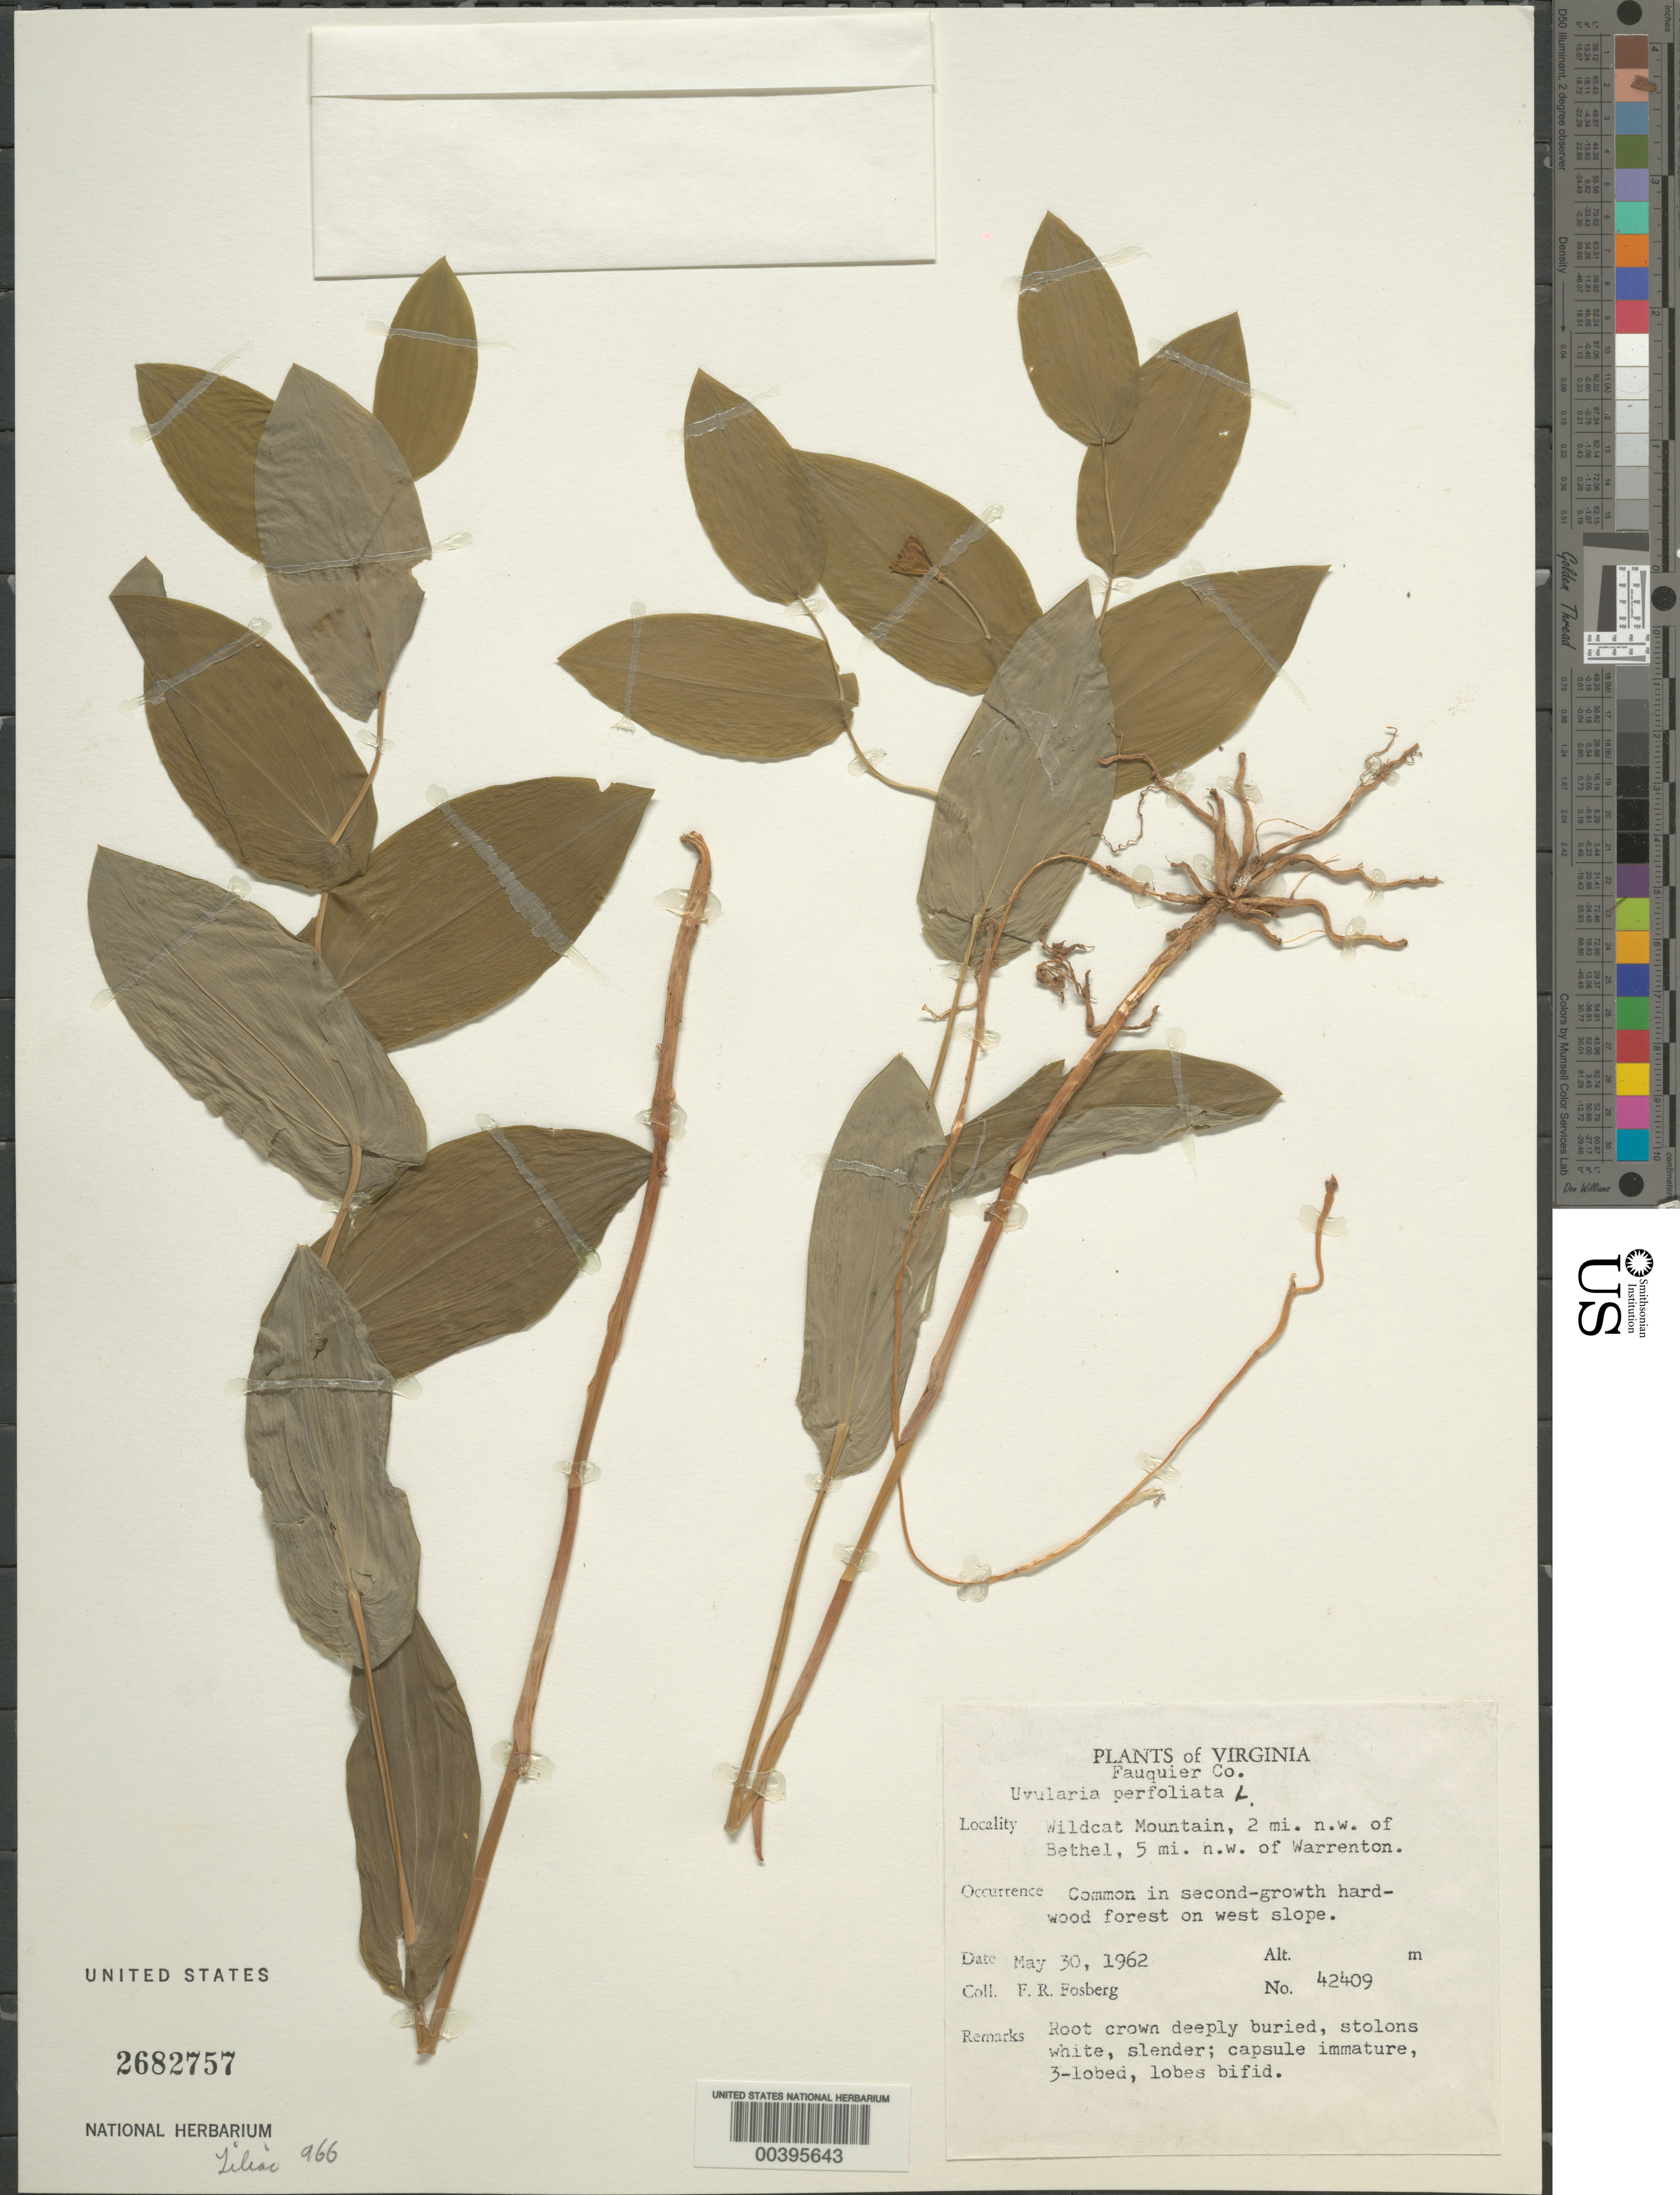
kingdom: Plantae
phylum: Tracheophyta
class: Liliopsida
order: Liliales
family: Colchicaceae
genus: Uvularia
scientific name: Uvularia perfoliata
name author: L.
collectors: F. R. Fosberg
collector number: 42409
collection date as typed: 30 May 1962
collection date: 1962-05-30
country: United States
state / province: Virginia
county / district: Fauquier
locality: Wildcat Mountain, northwest of Bethel and Warrenton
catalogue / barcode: US 2682757